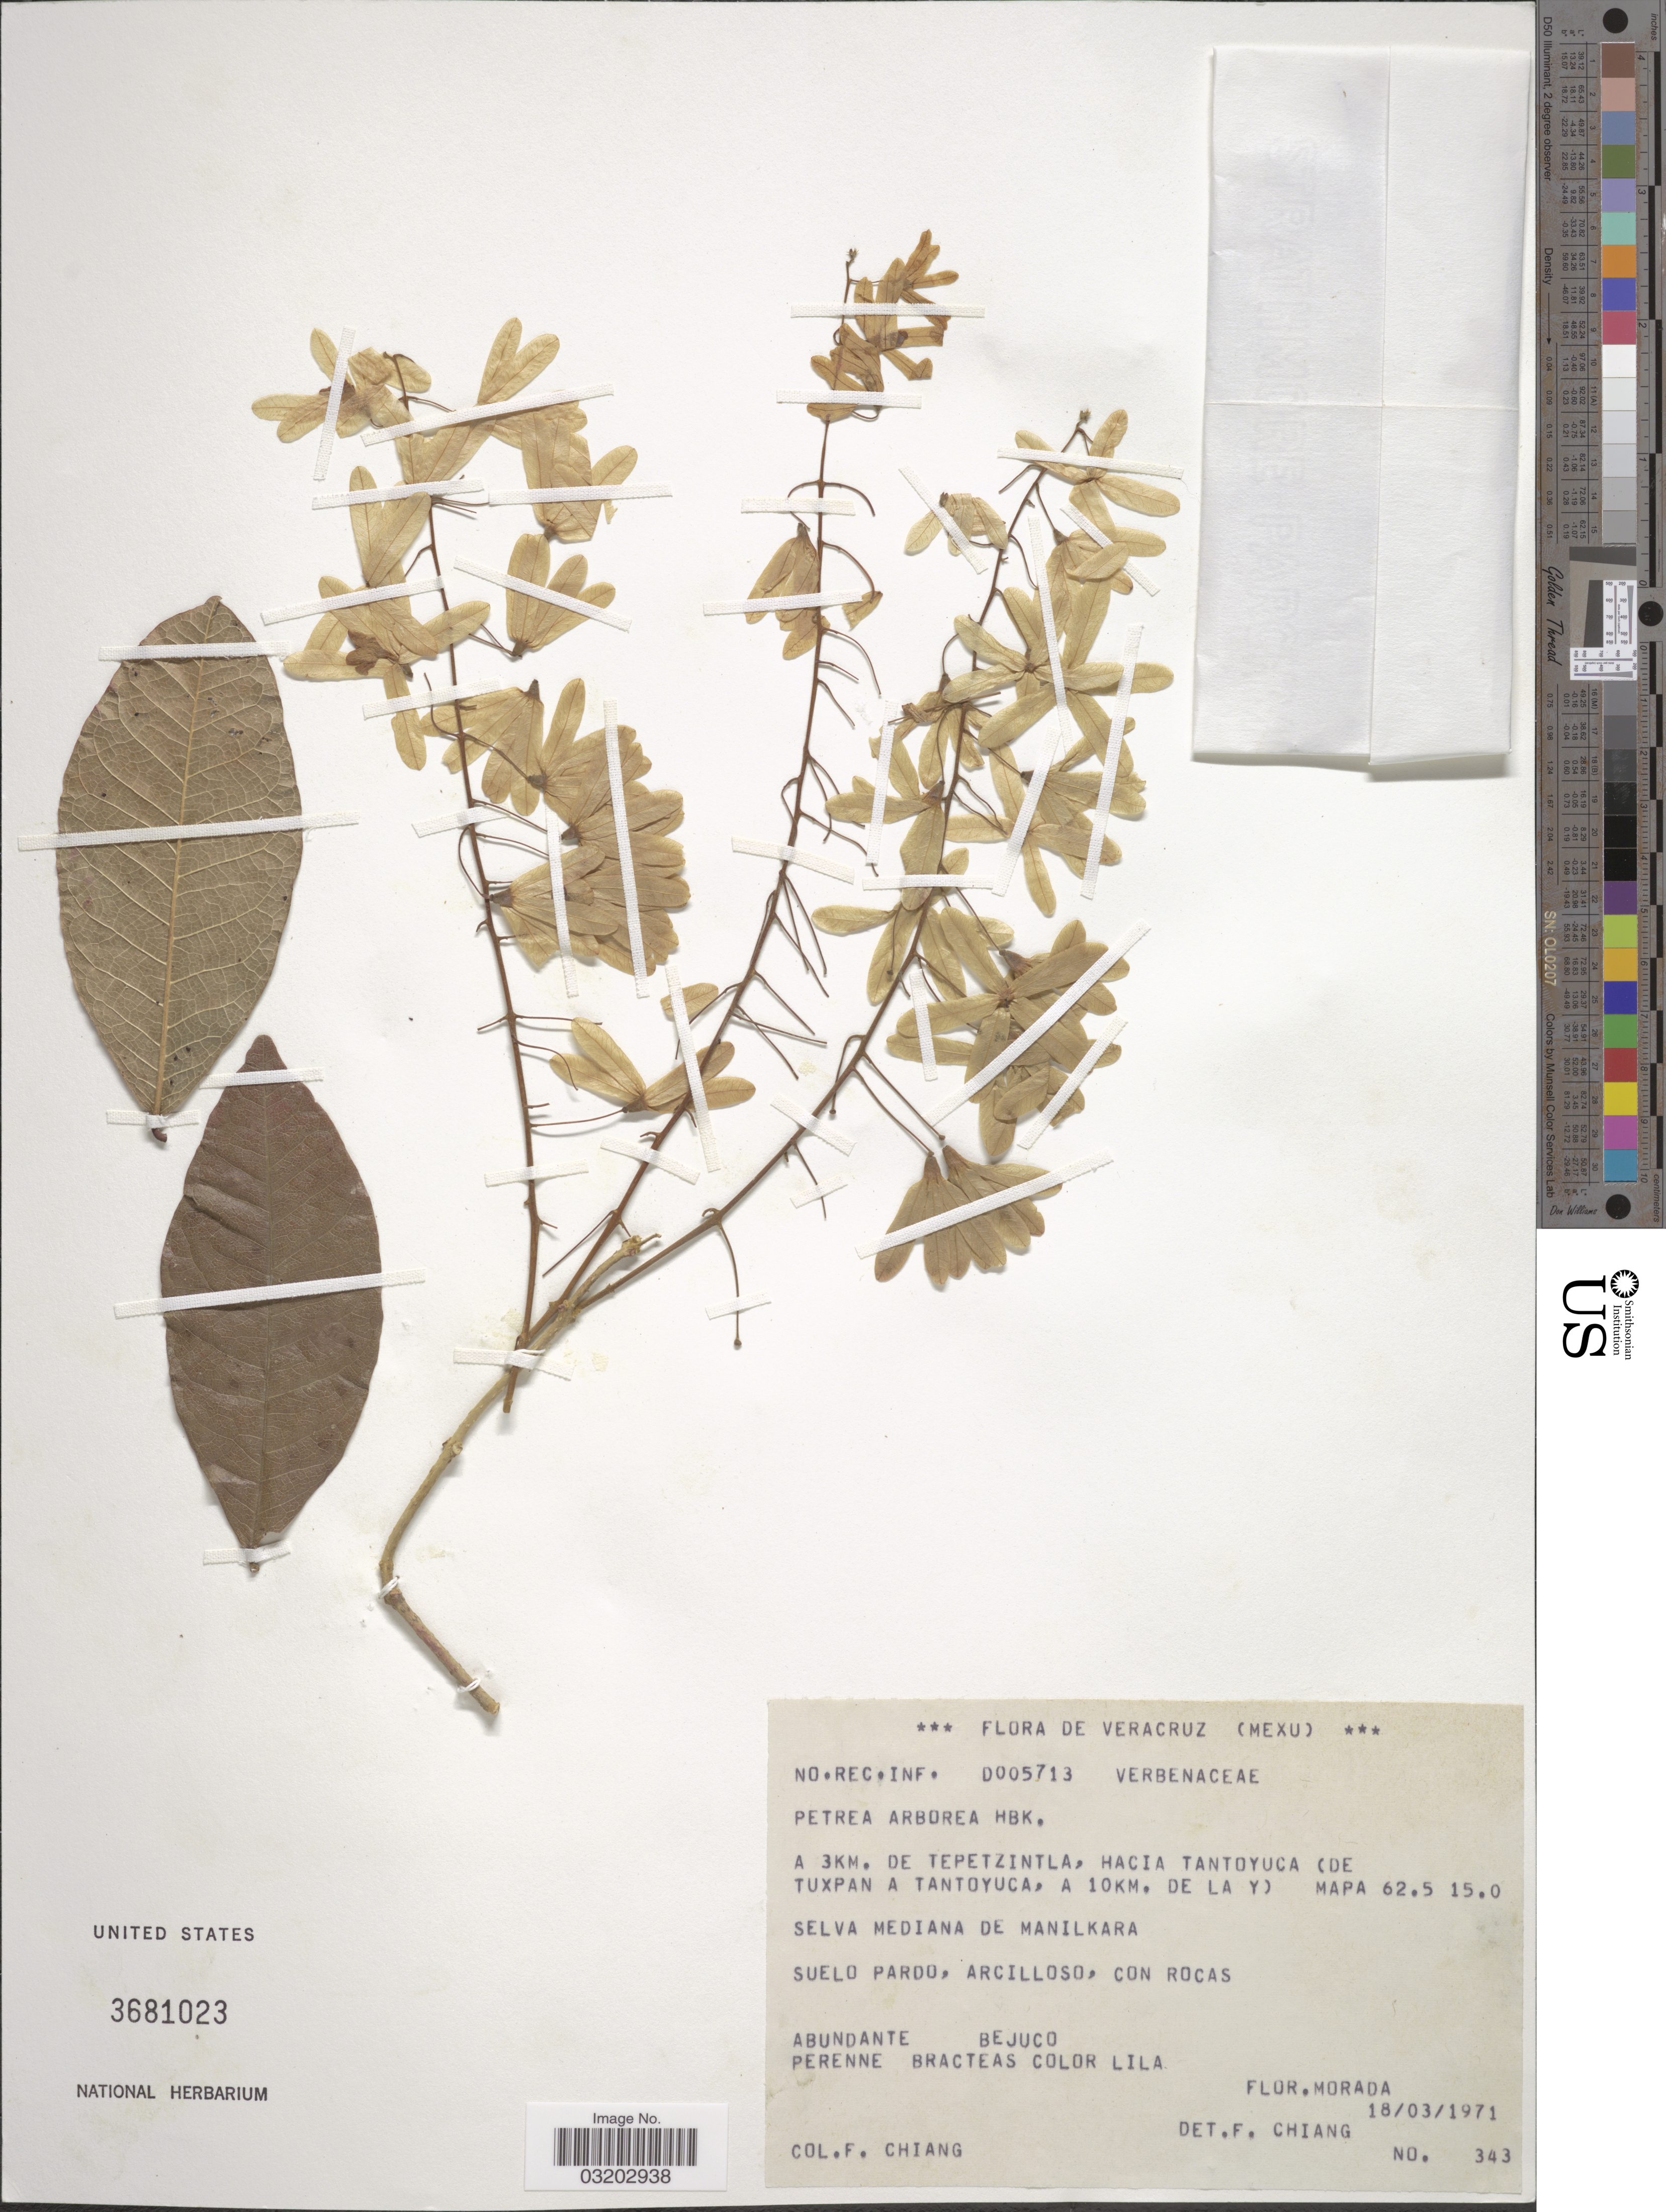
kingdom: Plantae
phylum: Tracheophyta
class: Magnoliopsida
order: Lamiales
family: Verbenaceae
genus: Petrea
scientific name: Petrea volubilis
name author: L.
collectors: F. Chiang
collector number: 343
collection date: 1971-03-18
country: Mexico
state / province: Veracruz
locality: Veracruz, A 3Km. de Tepetzintla, Hacia Tantoyuca (De Tuxpan A Tantoyuca, A 10Km. De La Y) Mapa 62.5 15.0, Selva Mediana de Manilkara.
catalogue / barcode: US 3681023